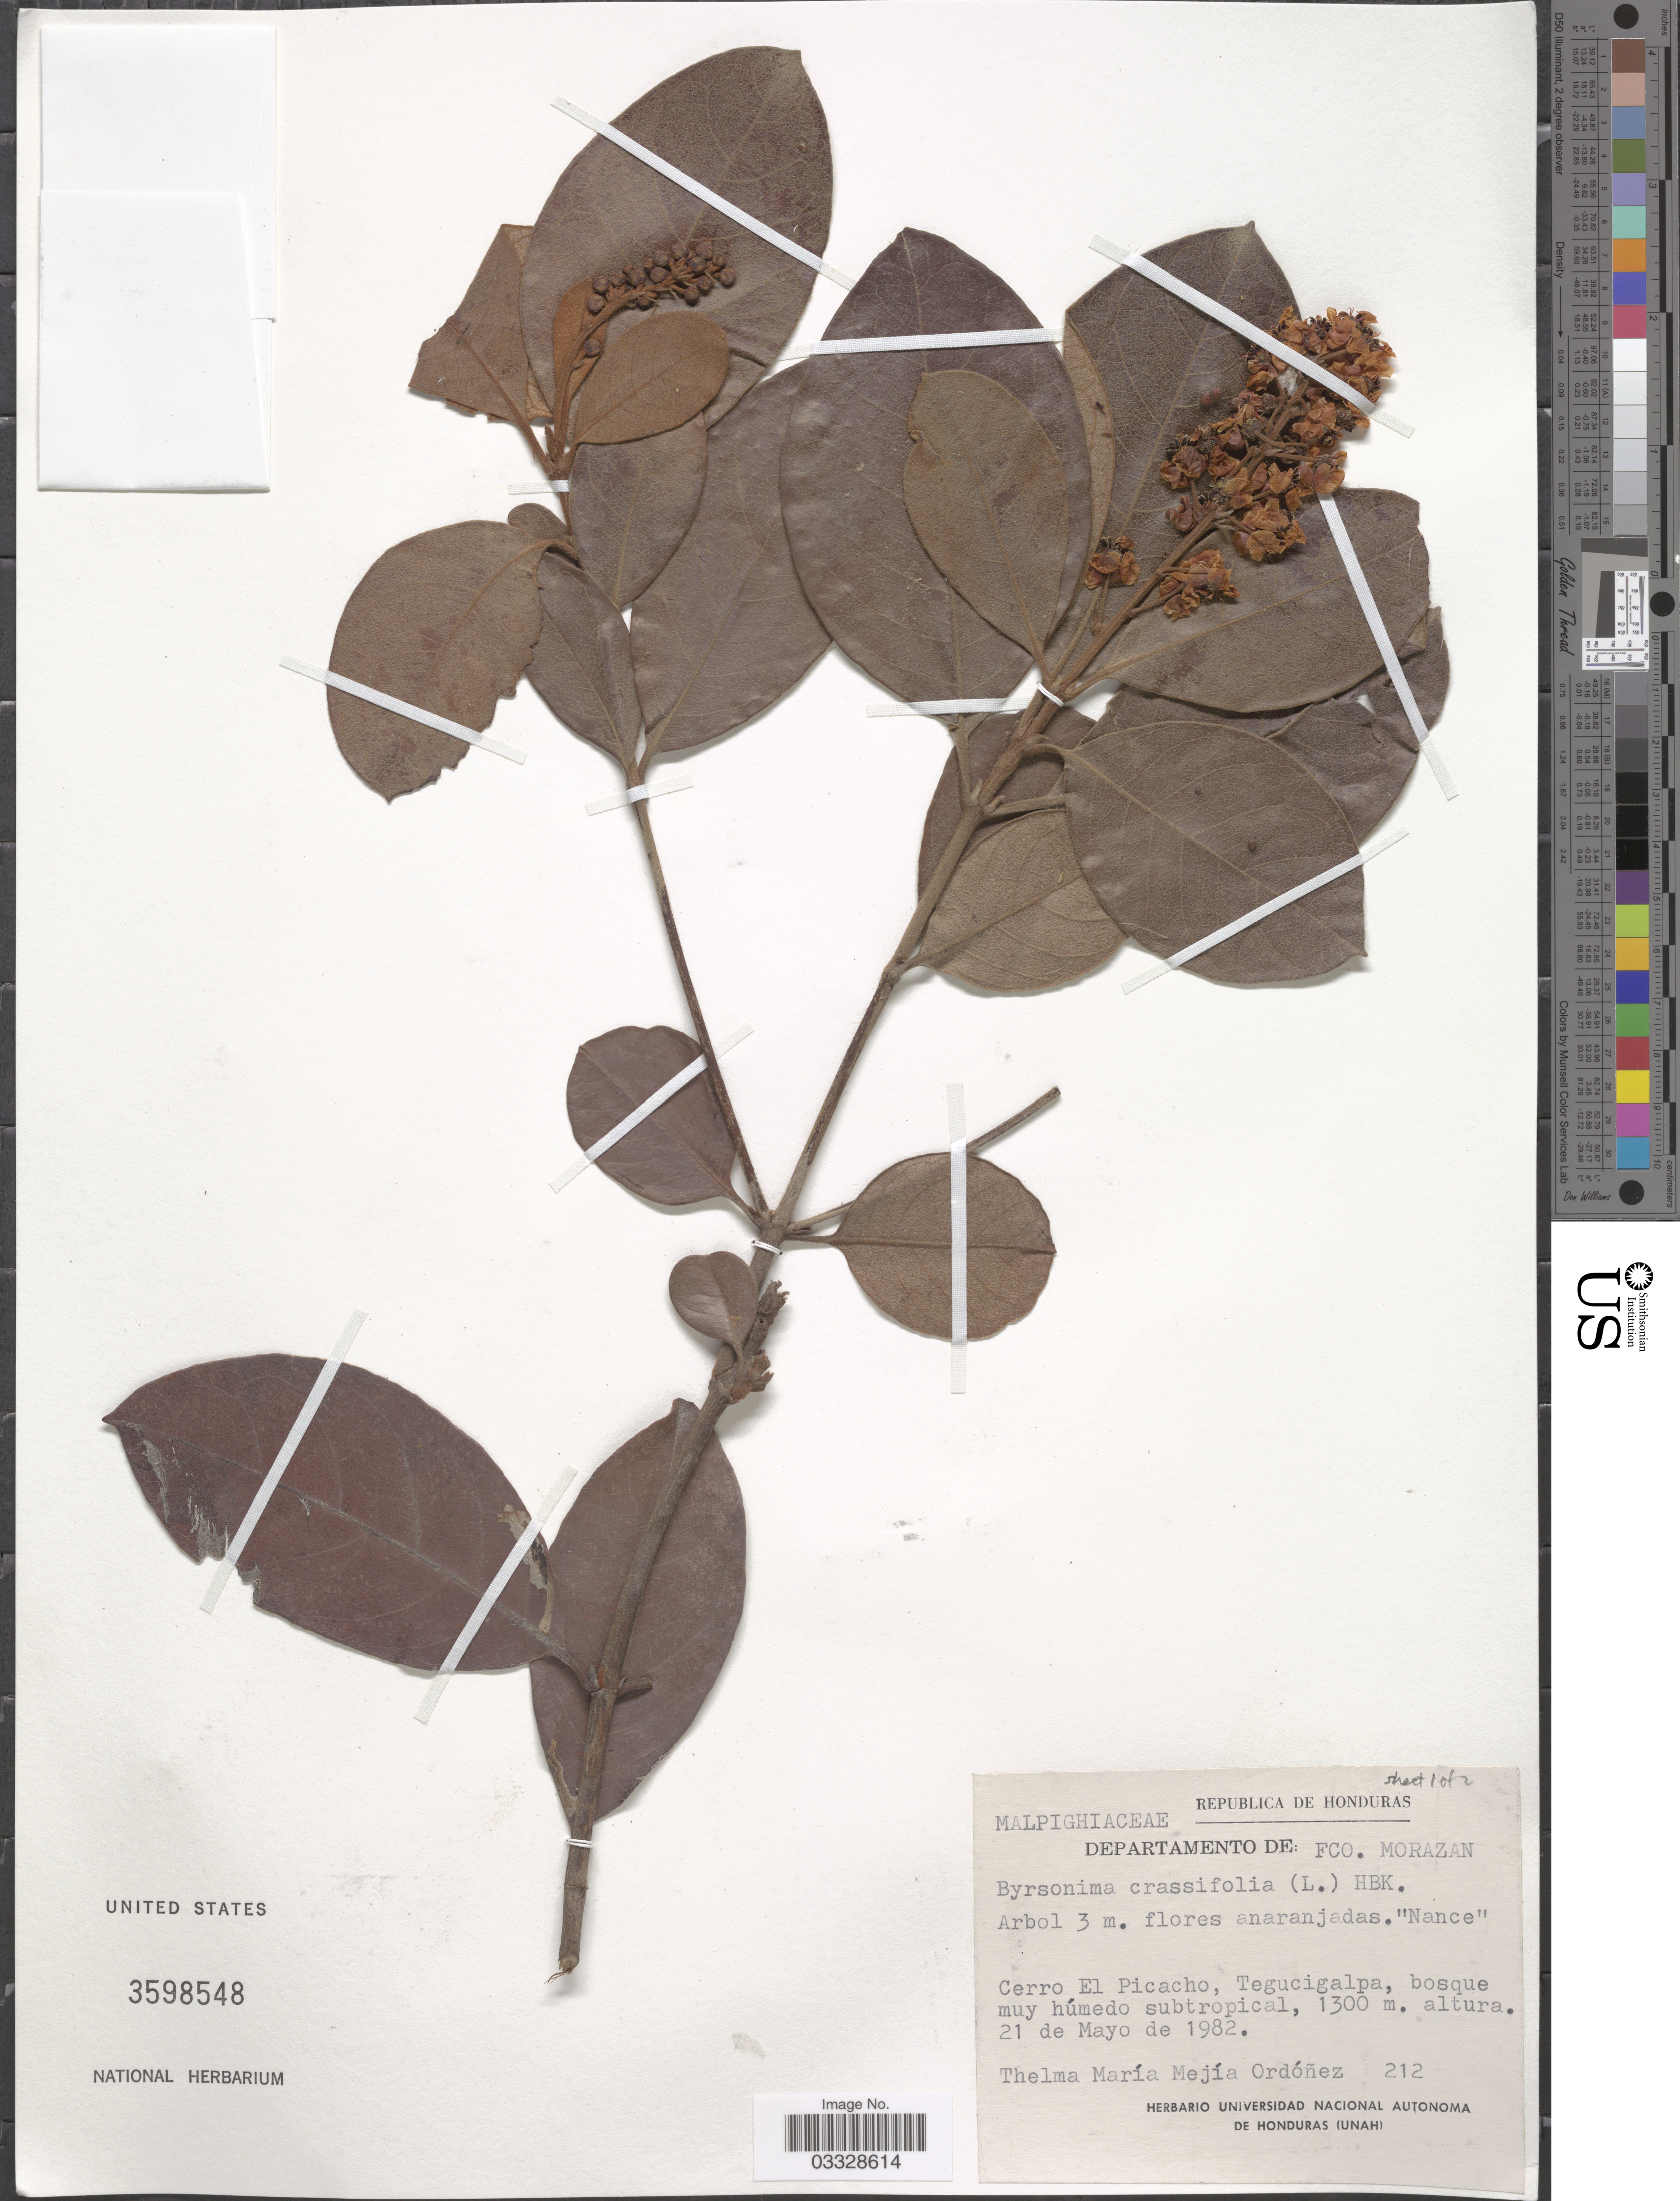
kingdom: Plantae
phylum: Tracheophyta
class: Magnoliopsida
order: Malpighiales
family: Malpighiaceae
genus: Byrsonima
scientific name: Byrsonima crassifolia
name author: (L.) Kunth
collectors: T. Mejía Ordóñez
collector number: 212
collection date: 1982-05-21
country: Honduras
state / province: Fco. Morazán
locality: Departamento de: Fco. Morazan. Cerro El Picacho, Tegucigalpa.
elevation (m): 1300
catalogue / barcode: US 3598548